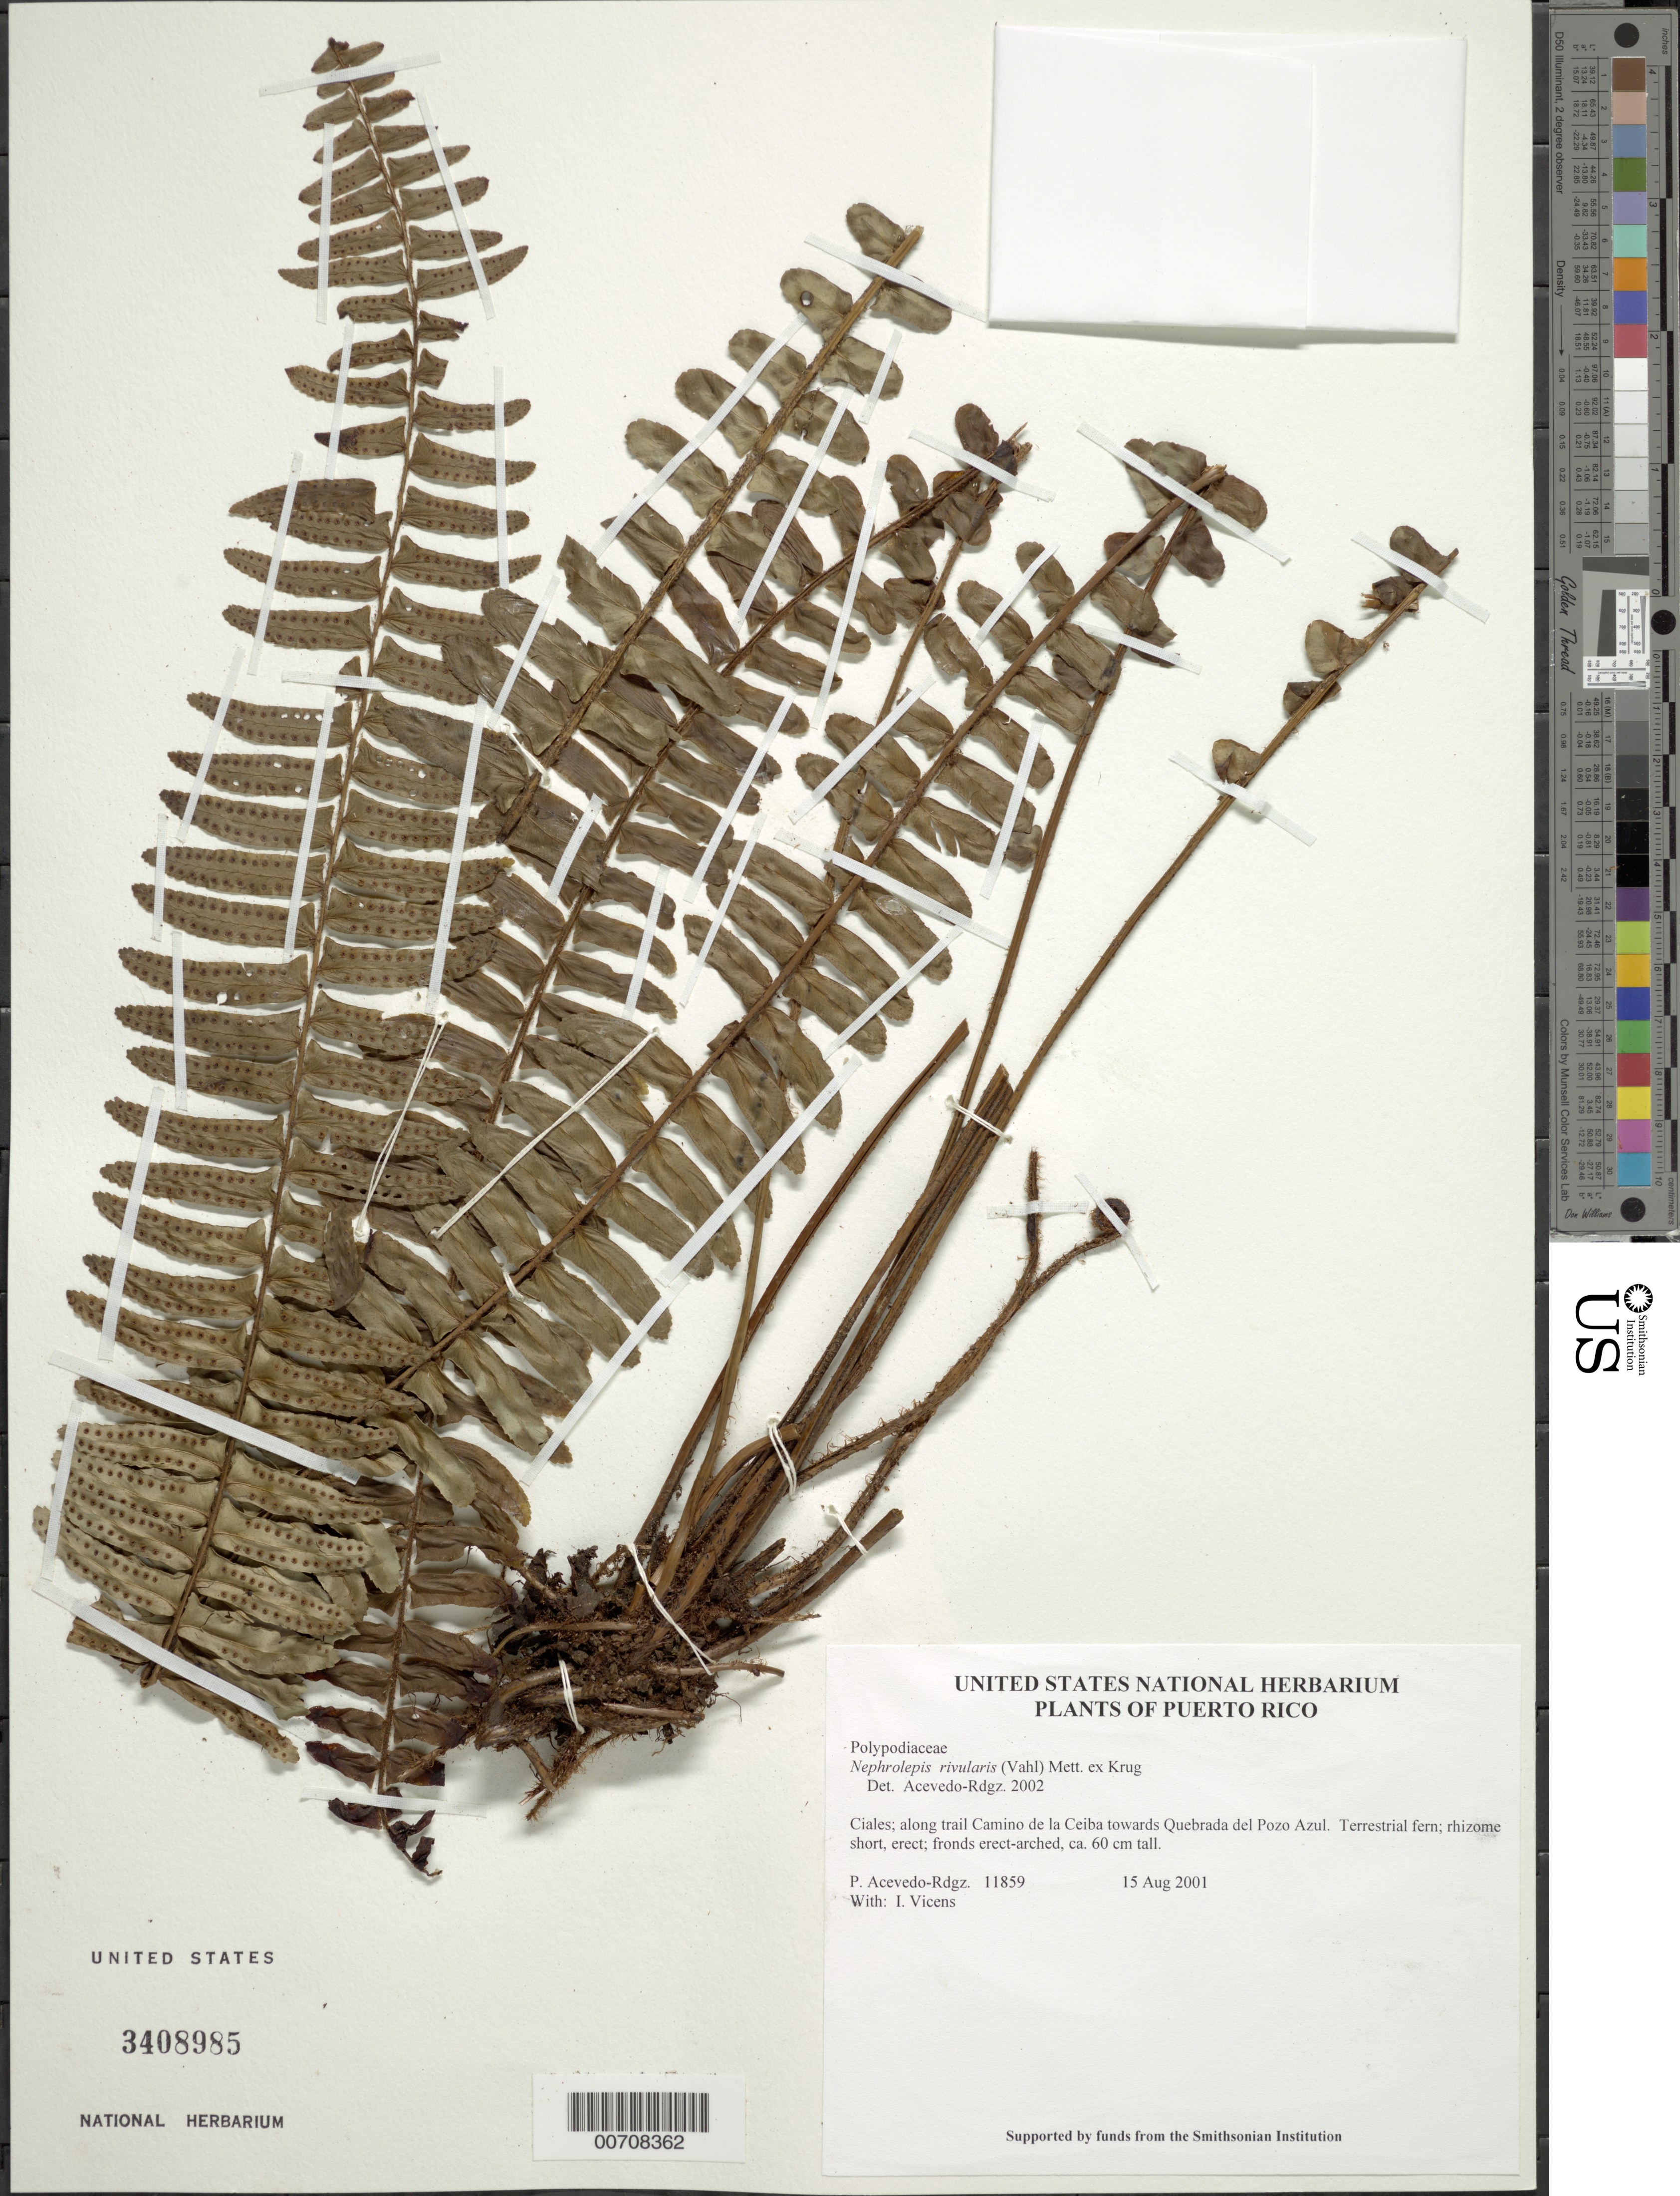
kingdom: Plantae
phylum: Tracheophyta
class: Polypodiopsida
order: Polypodiales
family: Nephrolepidaceae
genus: Nephrolepis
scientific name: Nephrolepis rivularis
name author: (Vahl) Mett. ex Krug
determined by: Acevedo-Rodríguez, P., (BOT), Smithsonian Institution - National Museum of Natural History (UNITED STATES)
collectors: P. Acevedo-Rodr. & I. Vicens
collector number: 11859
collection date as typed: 15 Aug 2001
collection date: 2001-08-15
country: Puerto Rico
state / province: Ciales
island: Puerto Rico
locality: Ciales; along trail Camino de la Ceiba towards Quebrada del Pozo Azul.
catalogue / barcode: US 3408985